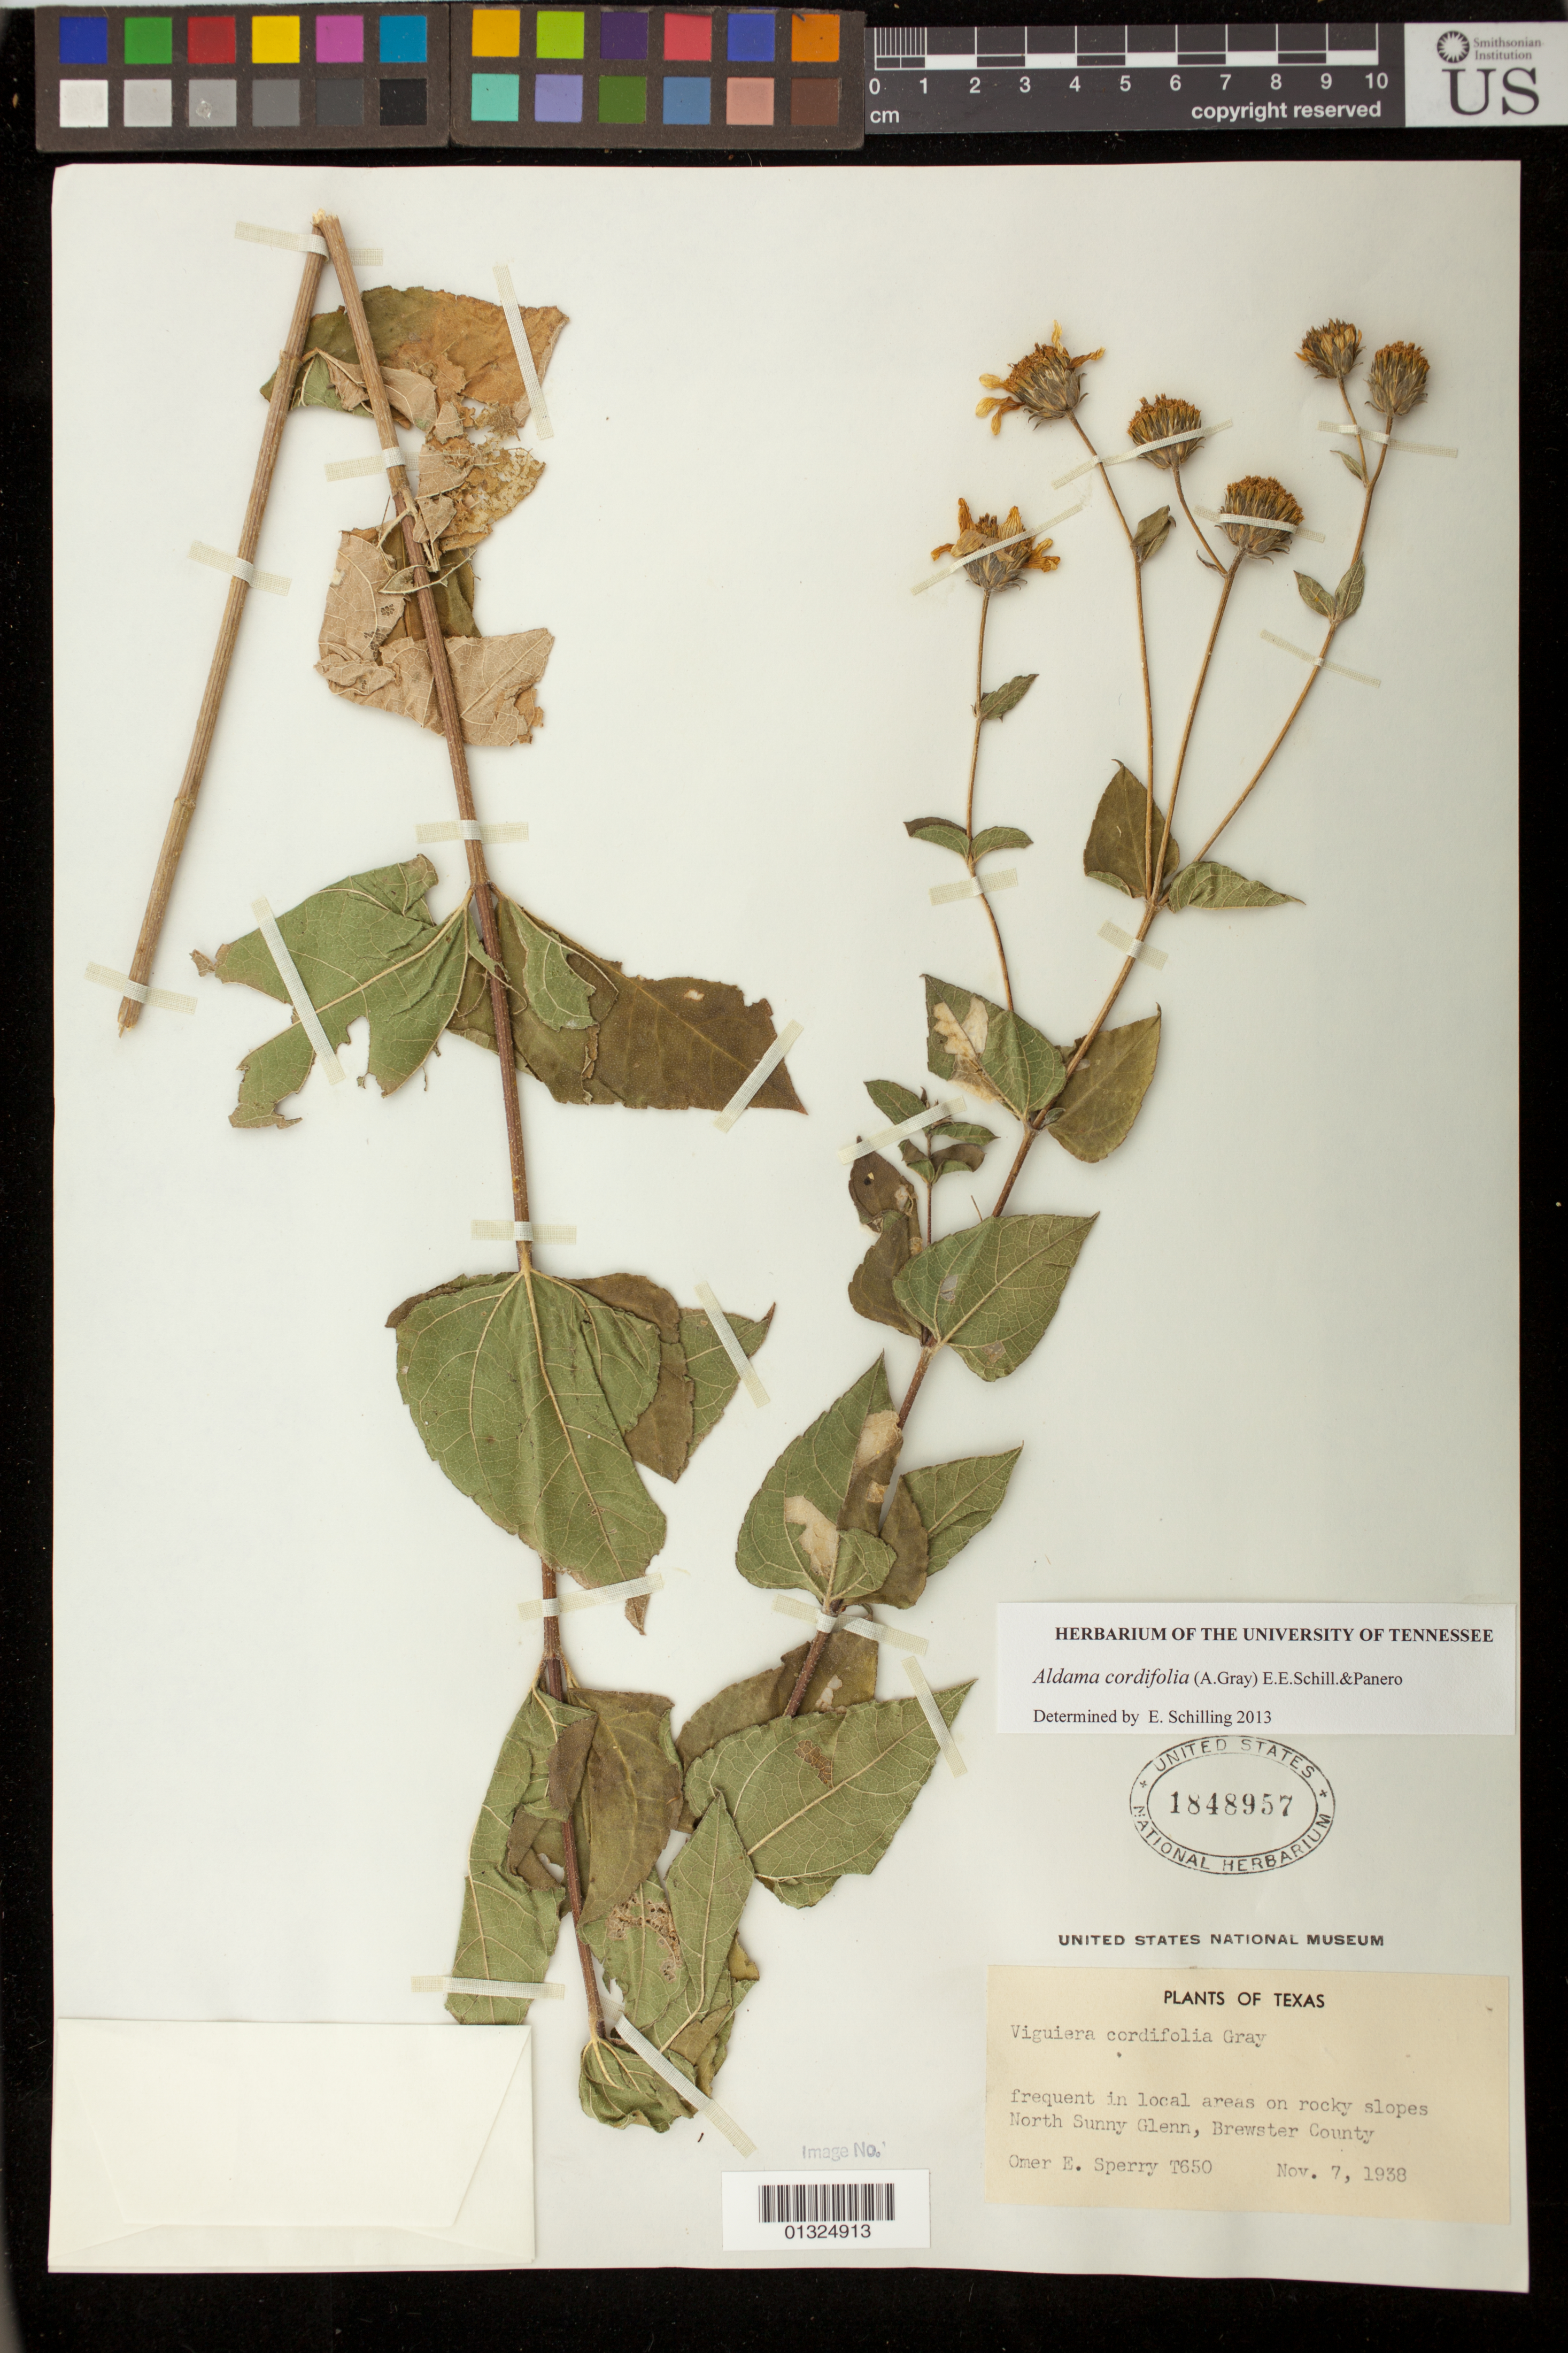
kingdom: Plantae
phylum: Tracheophyta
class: Magnoliopsida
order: Asterales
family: Asteraceae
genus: Aldama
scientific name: Aldama cordifolia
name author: (A. Gray) E.E. Schill. & Panero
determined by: Schilling, E. E.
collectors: O. E. Sperry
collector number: T 650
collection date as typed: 7 November 1938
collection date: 1938-11-07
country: United States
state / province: Texas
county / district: Brewster County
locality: North Sunny Glenn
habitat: Frequent in local areas on rocky slopes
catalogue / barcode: US 1848957